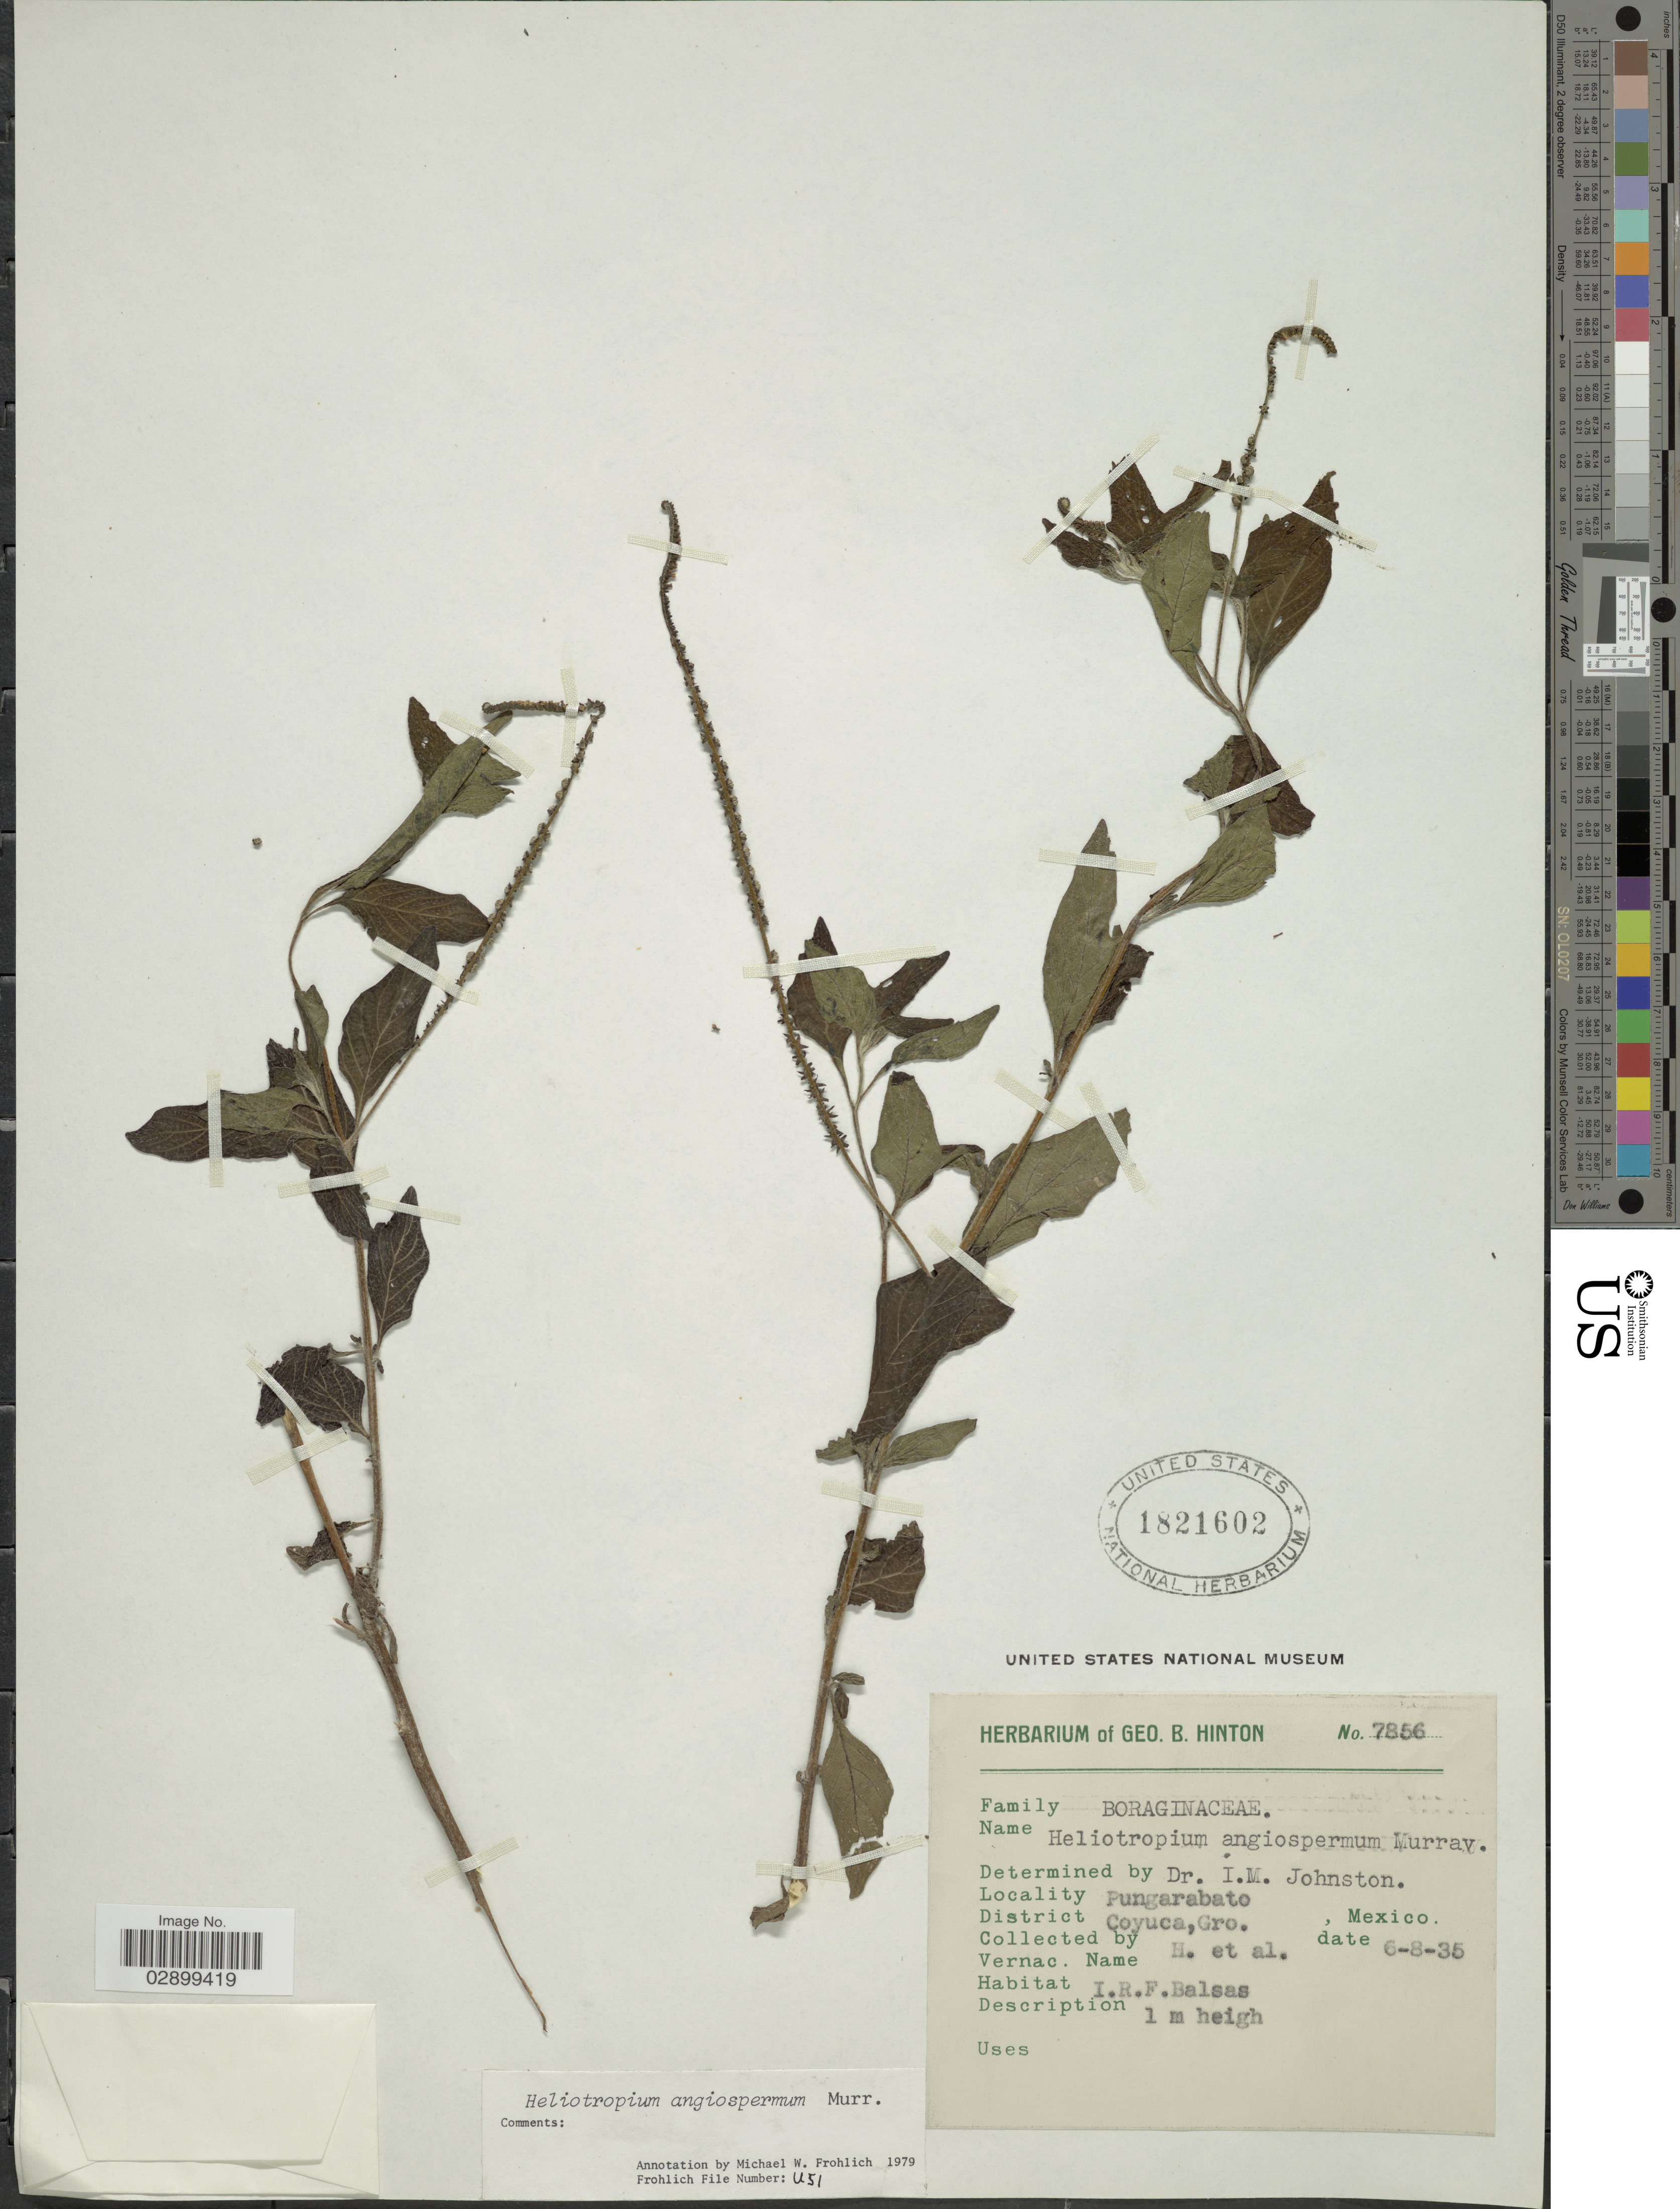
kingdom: Plantae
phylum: Tracheophyta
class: Magnoliopsida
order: Boraginales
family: Heliotropiaceae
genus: Heliotropium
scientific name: Heliotropium angiospermum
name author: Murray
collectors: G. B. Hinton & et al.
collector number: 7856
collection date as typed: Transcribed d/m/y: 8/6/35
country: Mexico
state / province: Guerrero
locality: Pungarabato. District Coyuca, Gro.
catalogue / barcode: US 1821602